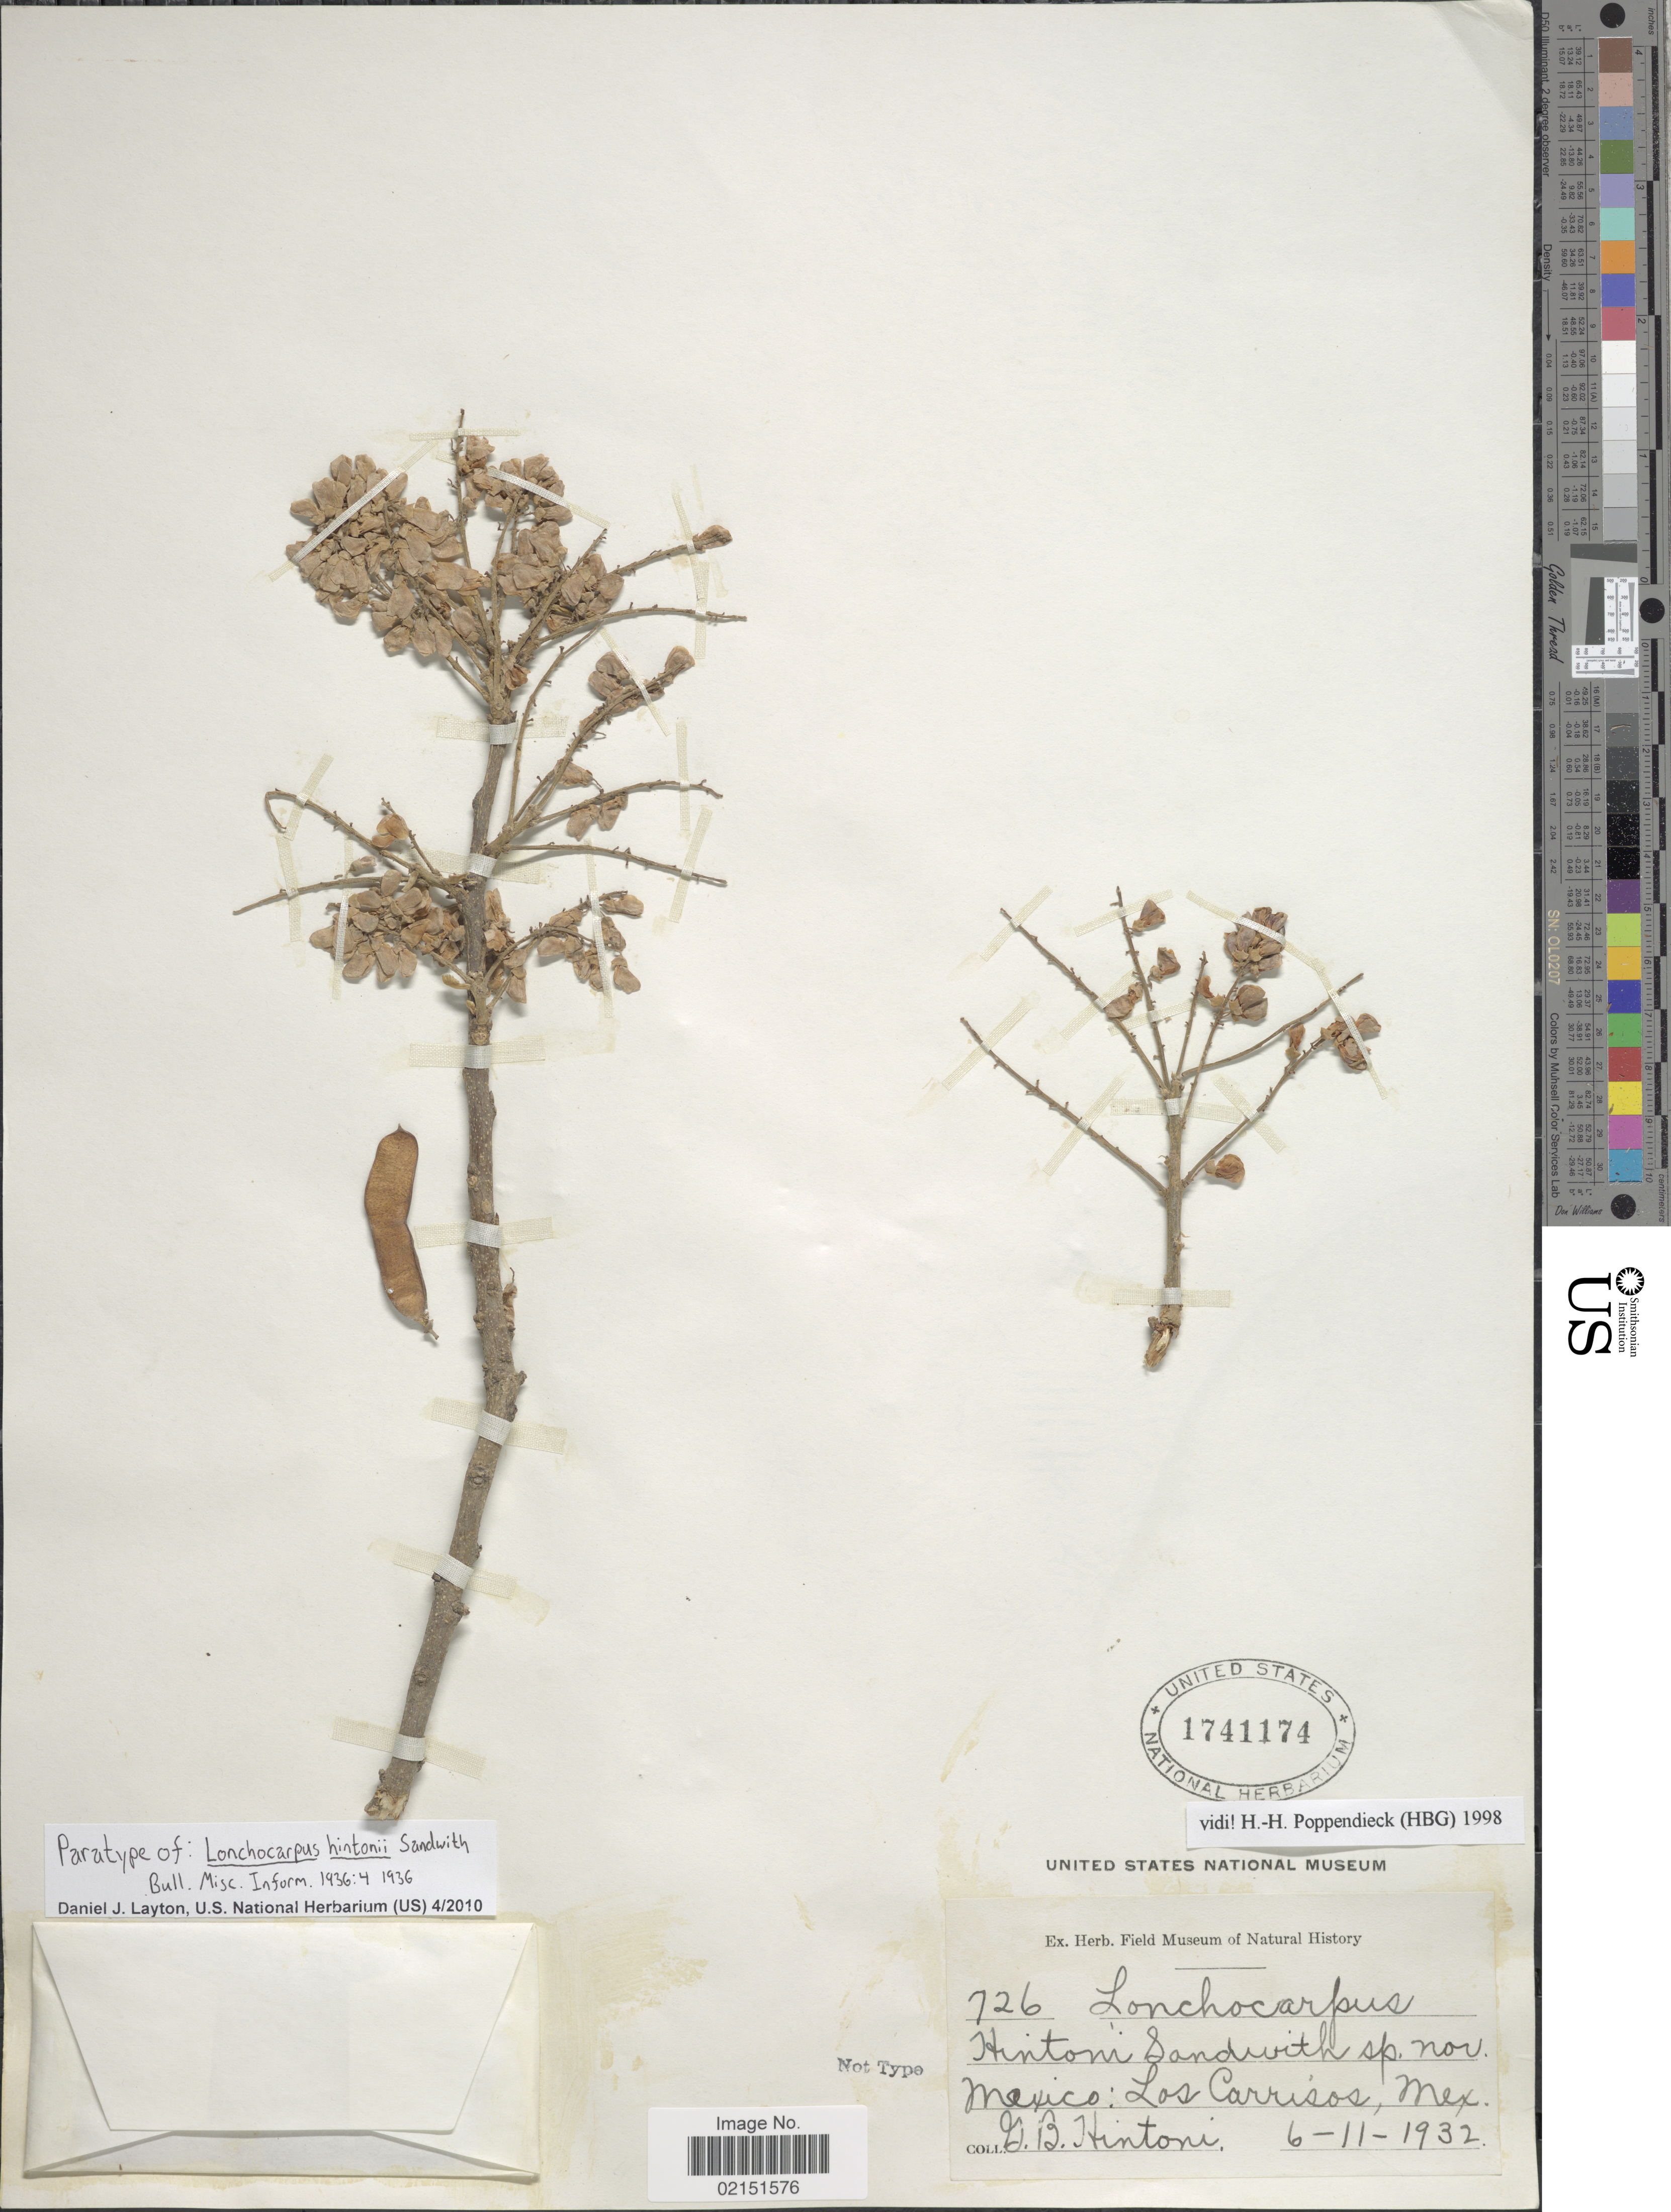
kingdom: Plantae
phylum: Tracheophyta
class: Magnoliopsida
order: Fabales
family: Fabaceae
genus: Lonchocarpus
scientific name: Lonchocarpus hintonii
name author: Sandwith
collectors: G. B. Hinton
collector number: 726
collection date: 1932-11-06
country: Mexico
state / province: México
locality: Mexico: Los Carrisos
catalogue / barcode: US 1741174